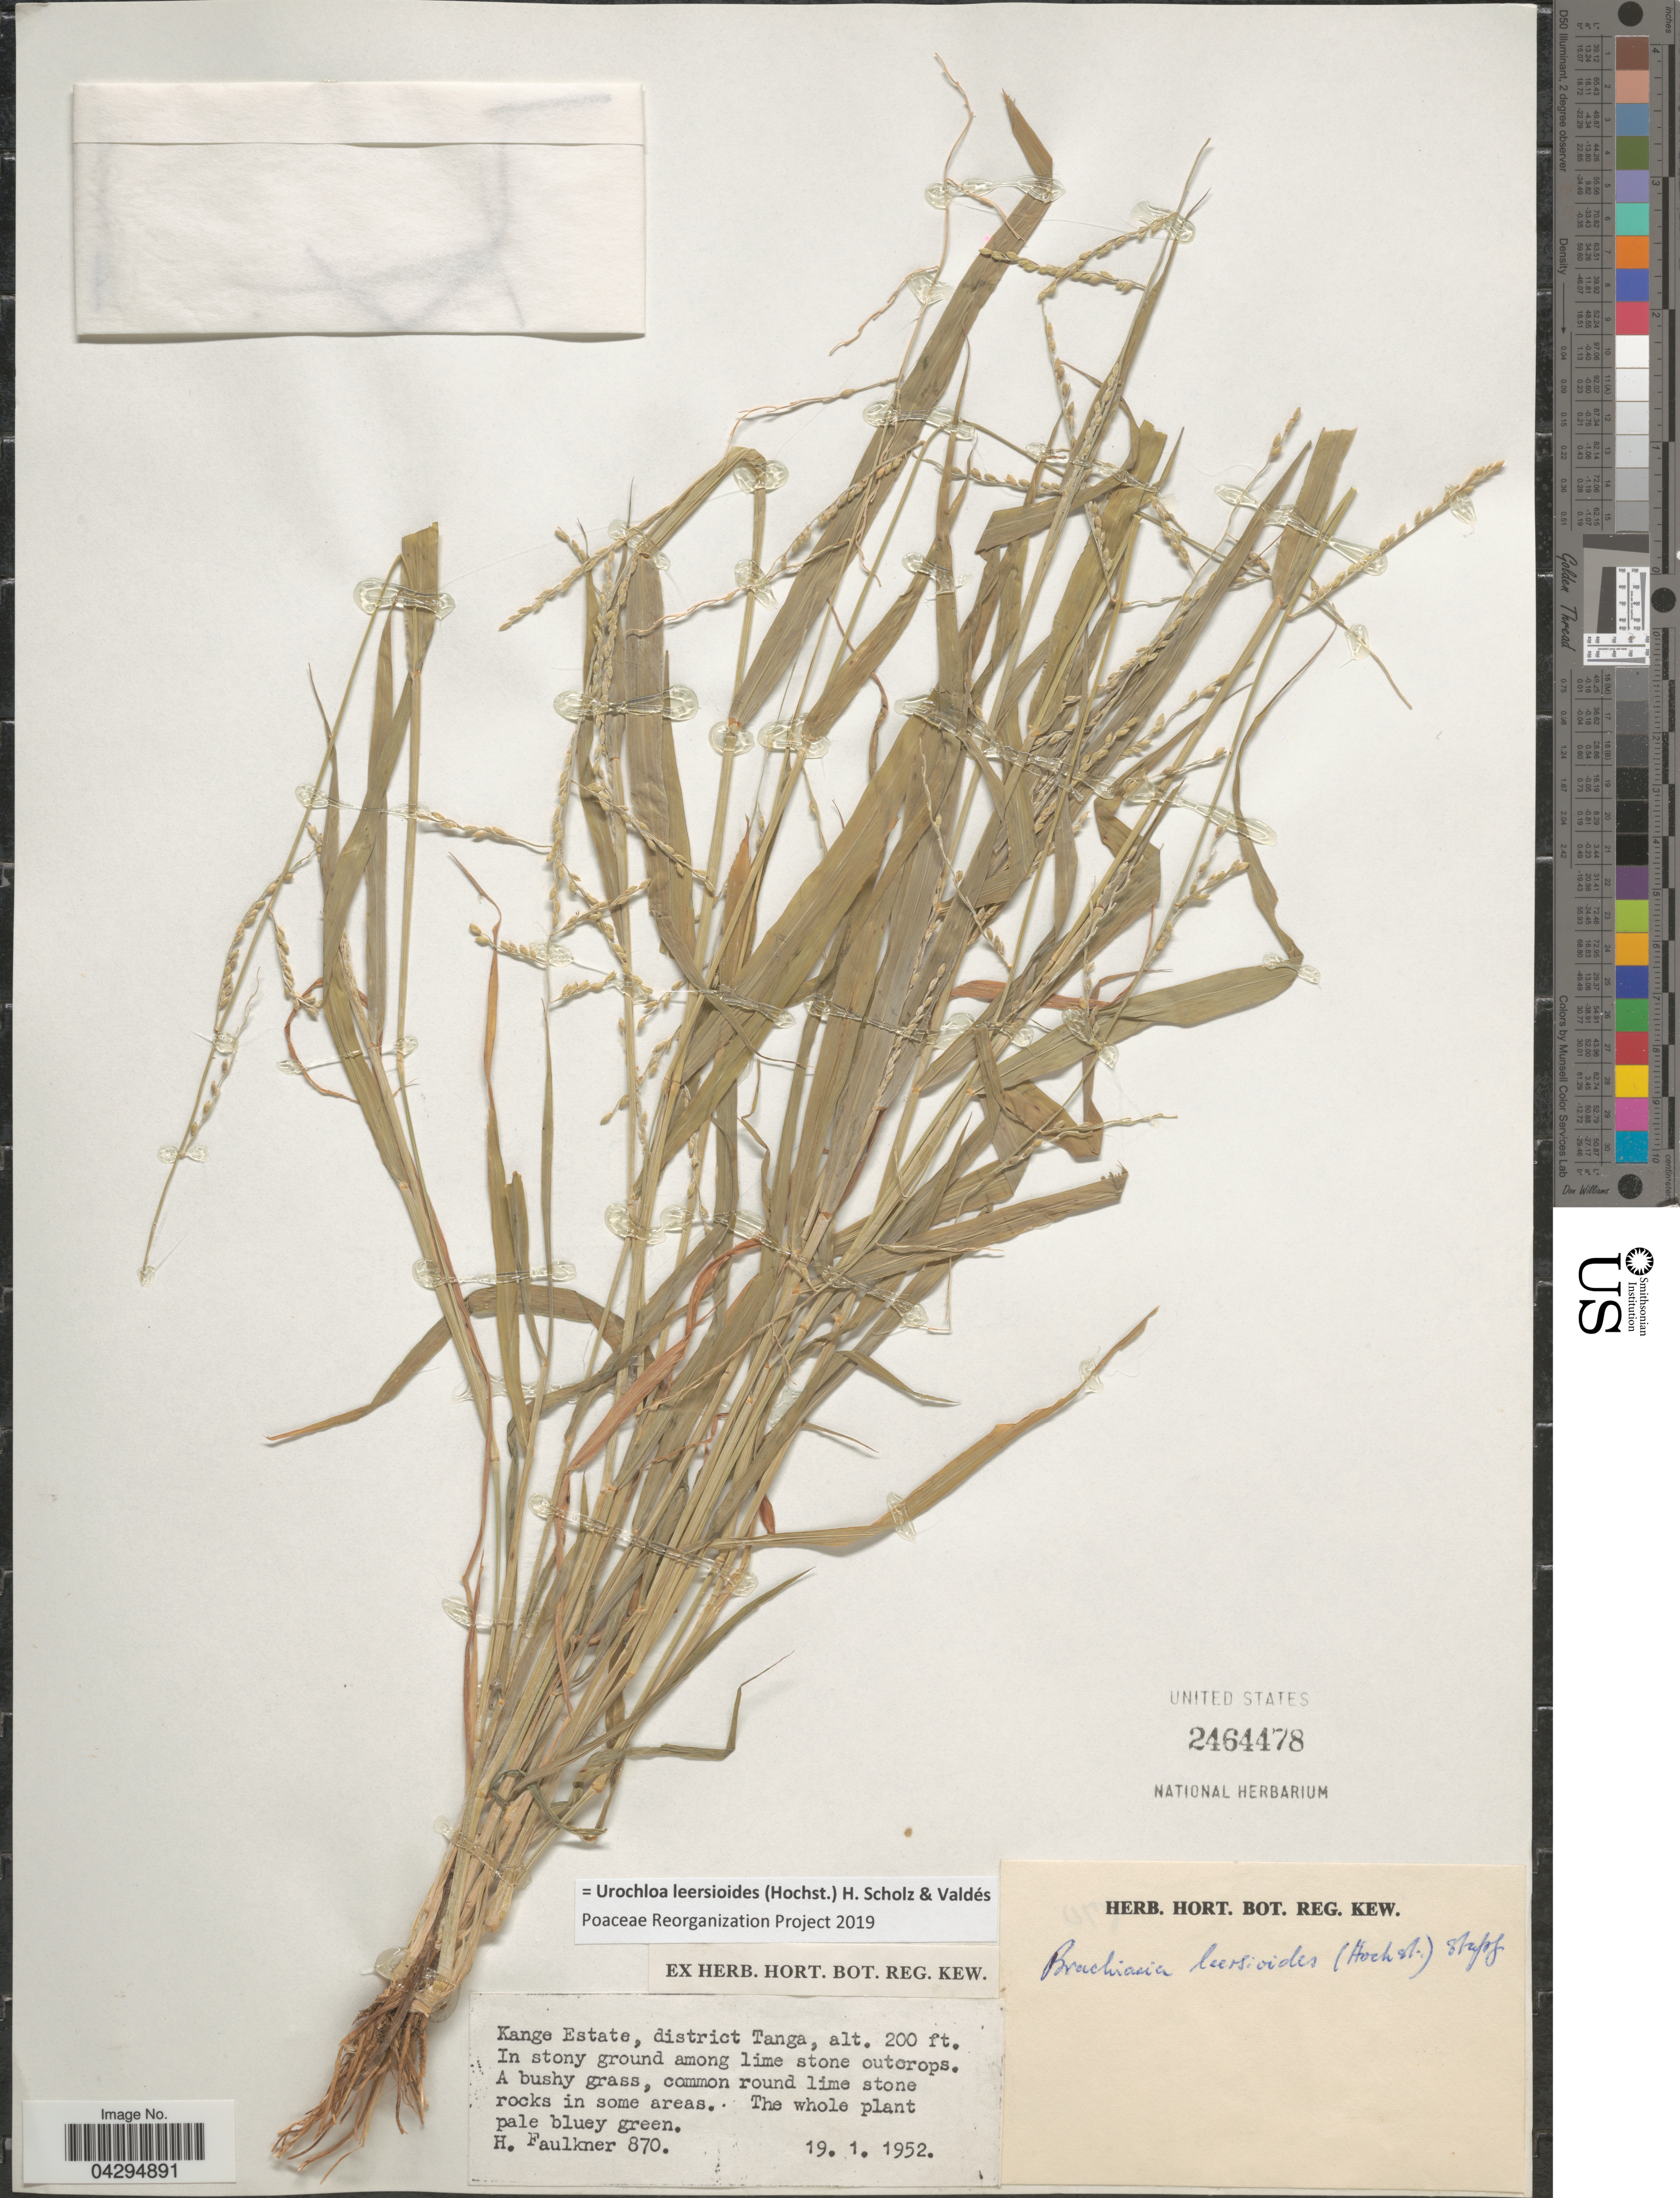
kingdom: Plantae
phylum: Tracheophyta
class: Liliopsida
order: Poales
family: Poaceae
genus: Urochloa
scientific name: Urochloa leersioides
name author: (Hochst.) H. Scholz & Valdés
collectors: H. Faulkner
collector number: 870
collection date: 1952-01-19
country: Tanzania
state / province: Tanga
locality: Kange Estate, district Tanga.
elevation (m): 61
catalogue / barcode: US 2464478